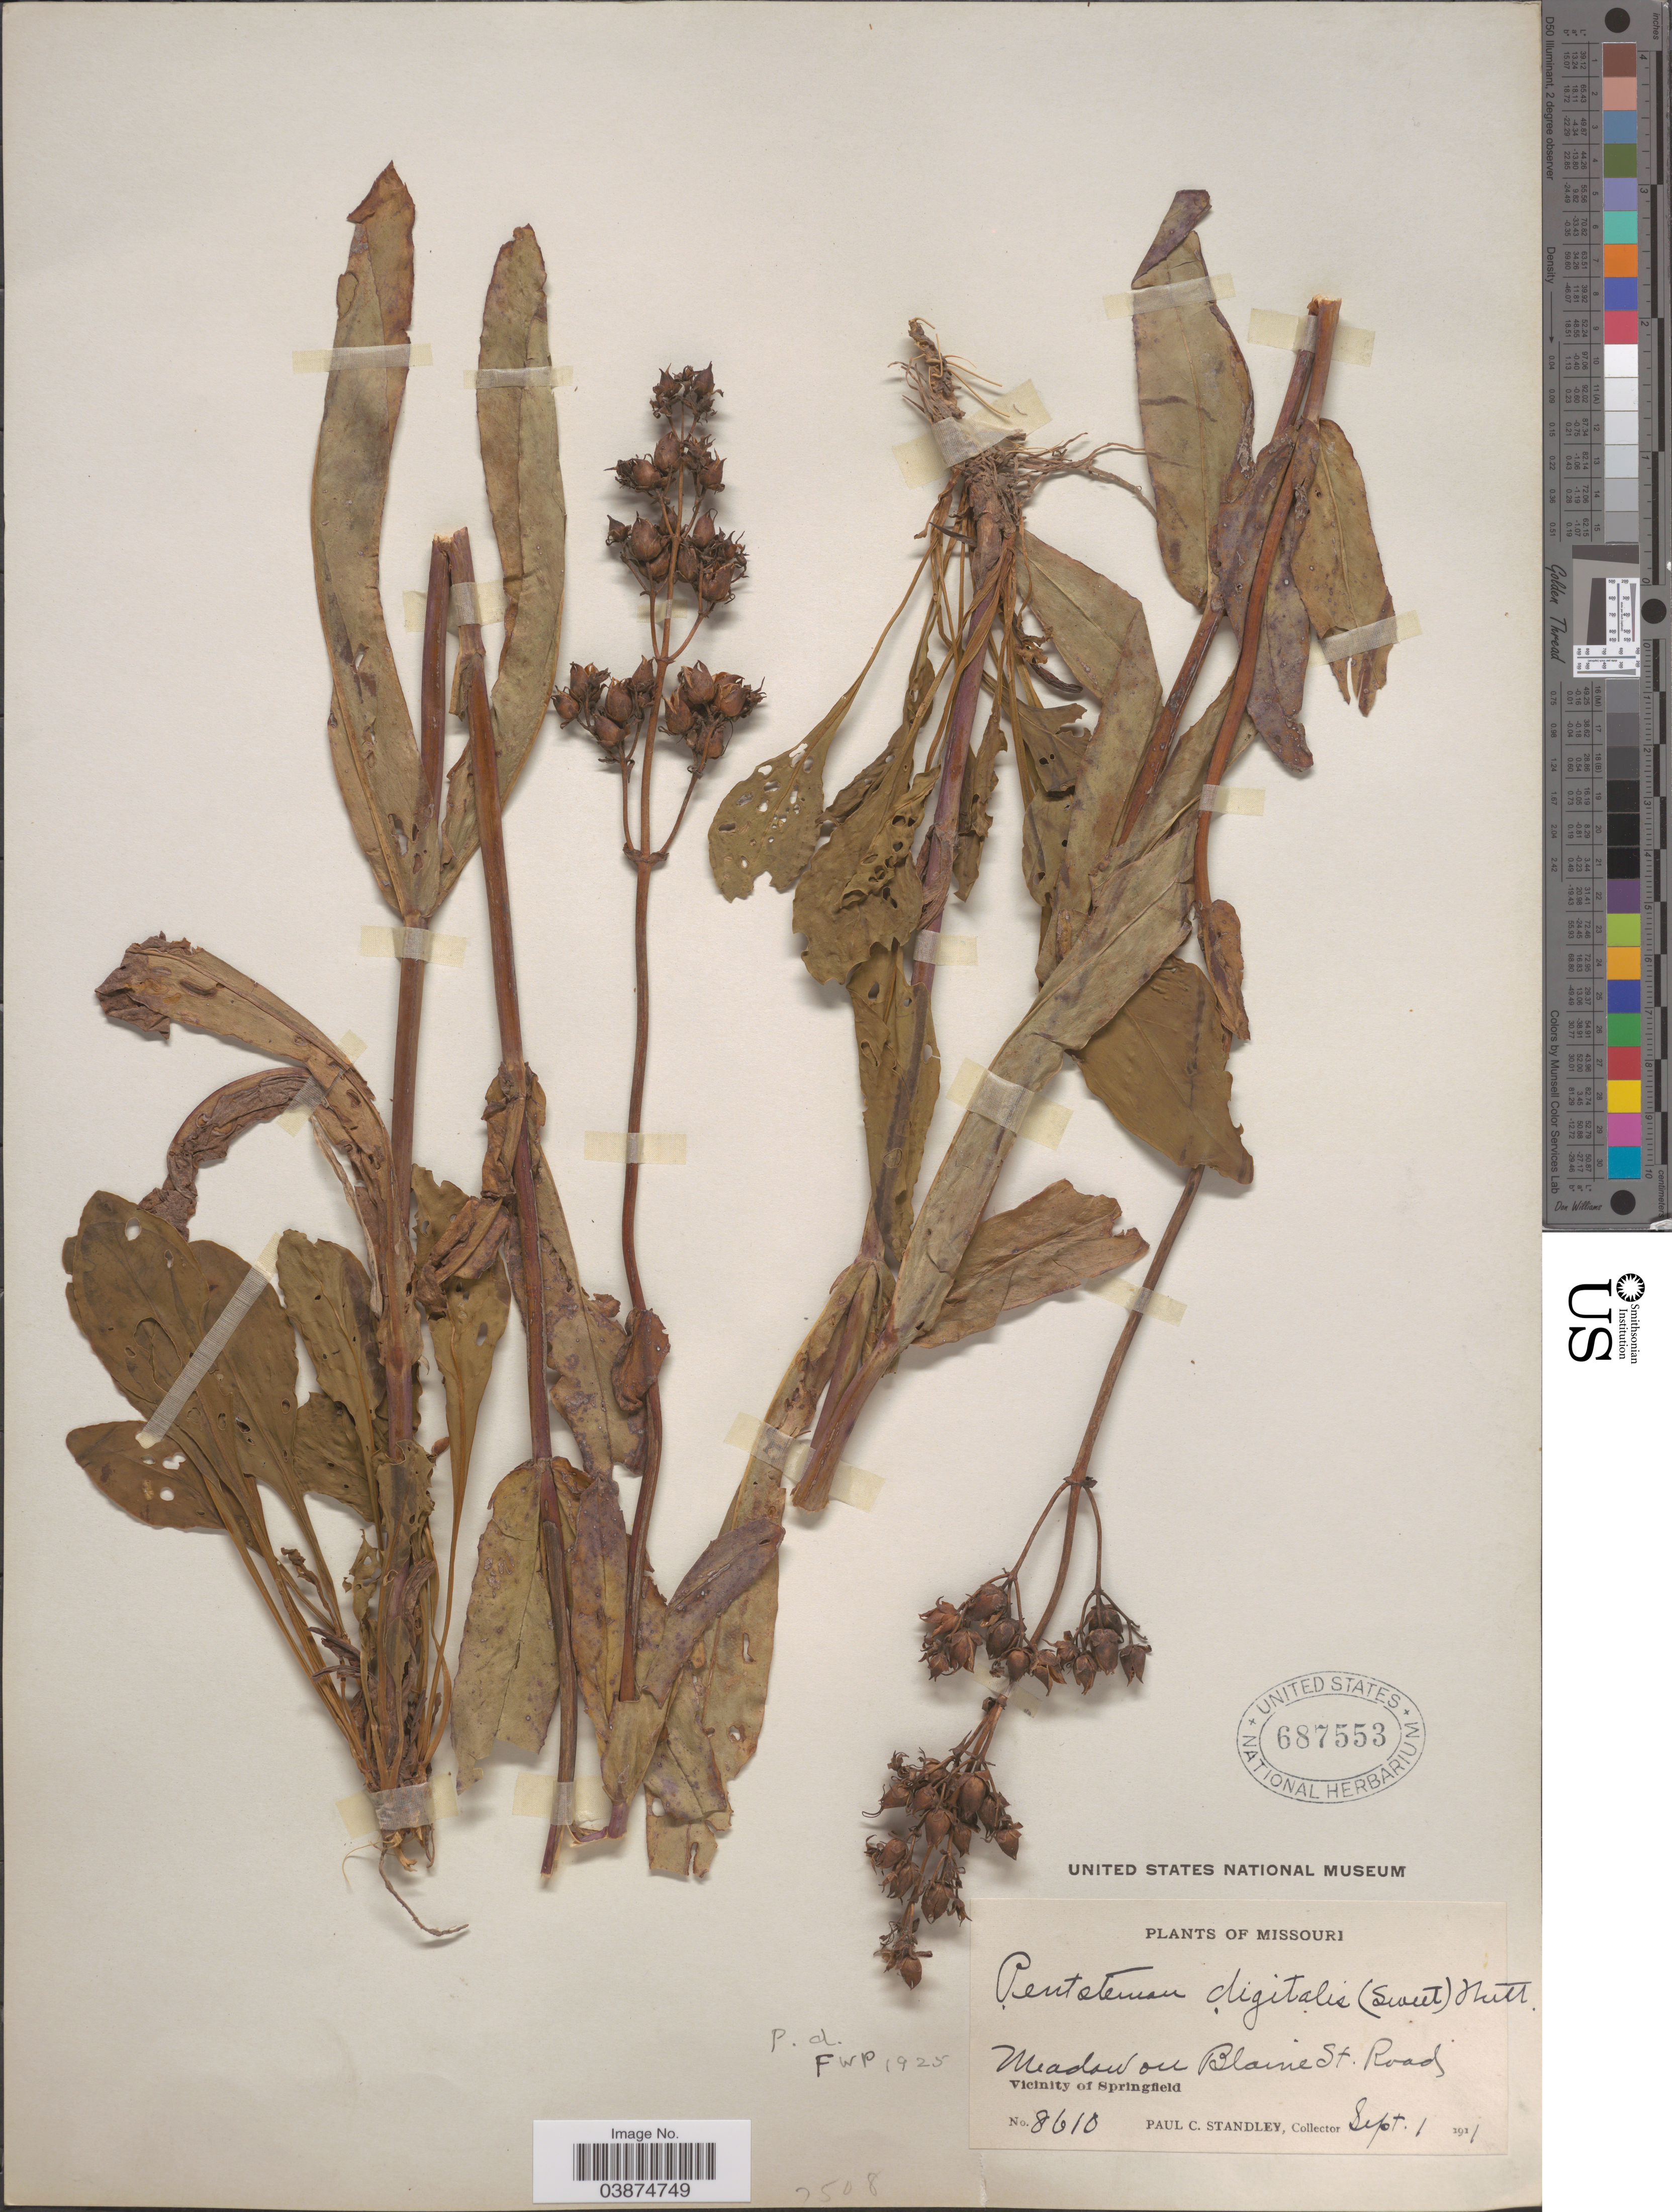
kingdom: Plantae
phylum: Tracheophyta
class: Magnoliopsida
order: Lamiales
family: Plantaginaceae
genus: Penstemon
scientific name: Penstemon digitalis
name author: Nutt. ex Sims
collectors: P. C. Standley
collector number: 8610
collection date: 1911-09-01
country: United States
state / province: Missouri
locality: Meadow on Blaine St. Road. Vicinity of Springfield.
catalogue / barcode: US 687553